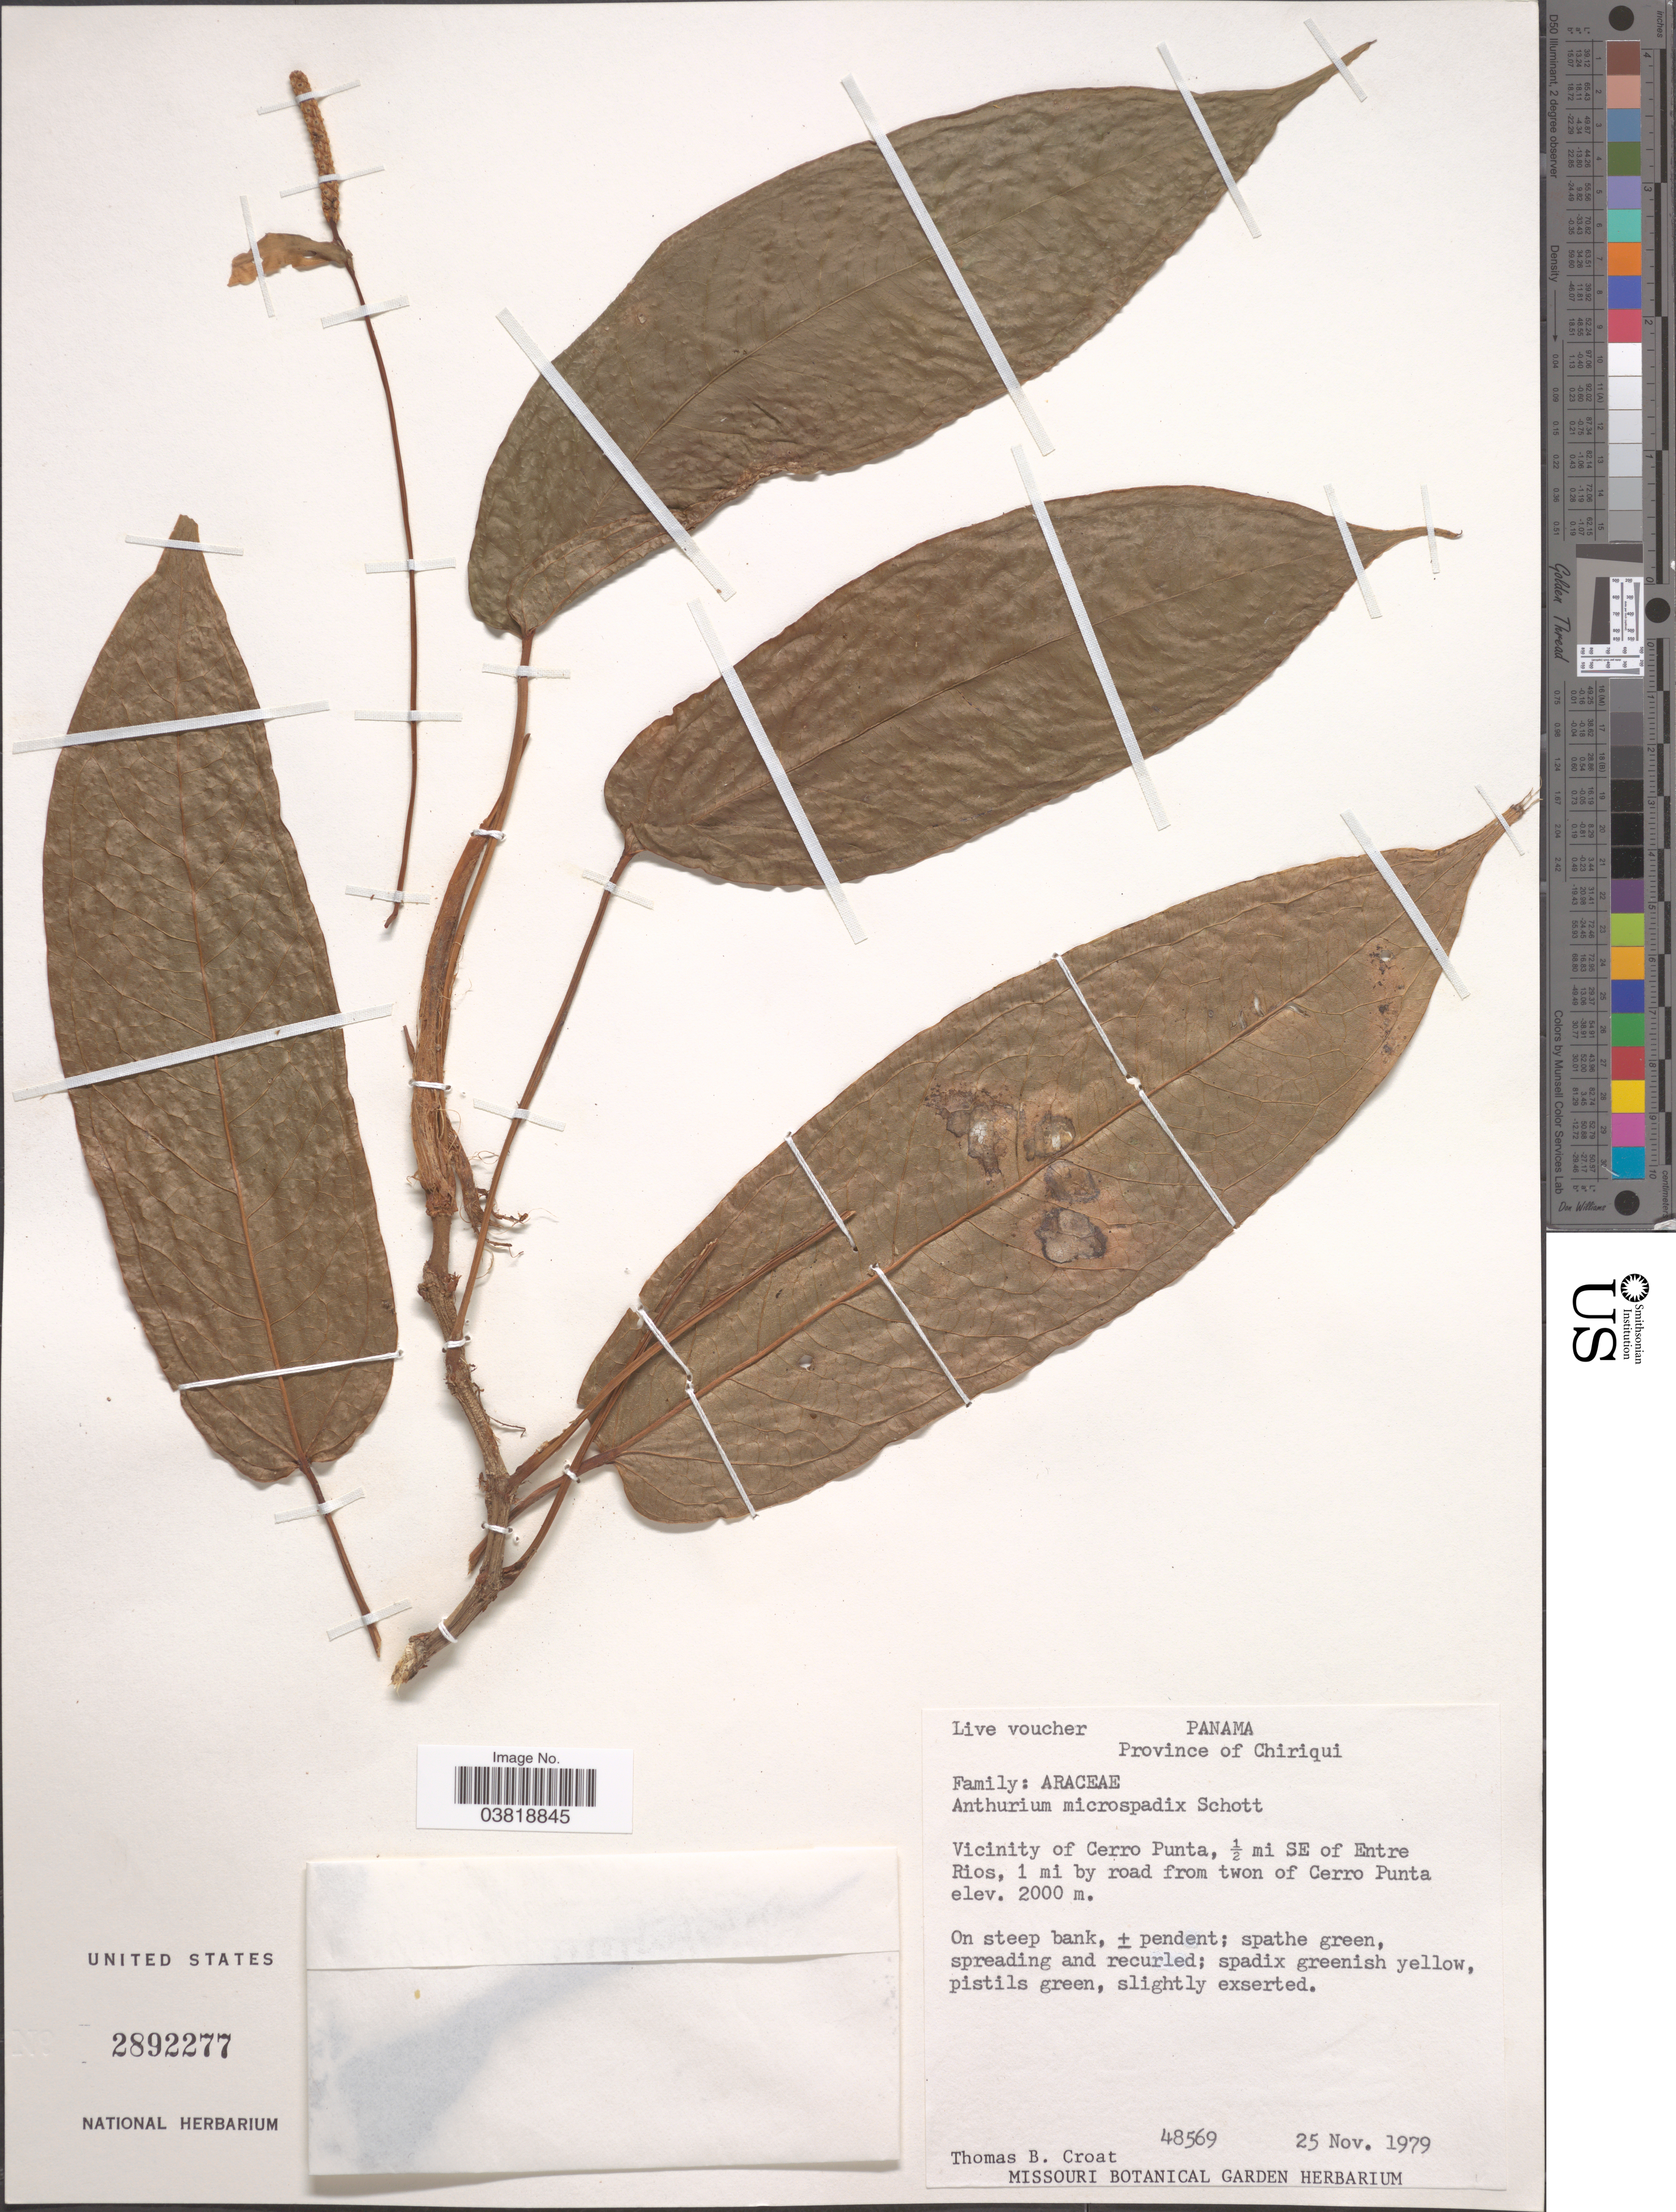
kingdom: Plantae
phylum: Tracheophyta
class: Liliopsida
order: Alismatales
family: Araceae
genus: Anthurium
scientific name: Anthurium microspadix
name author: Schott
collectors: T. B. Croat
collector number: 48569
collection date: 1979-11-25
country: Panama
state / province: Chiriqui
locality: Vicinity of Cerro Punta, ½ mi SE of Entre Rios, 1 mi by road from town of Cerro Punta.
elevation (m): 2000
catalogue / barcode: US 2892277